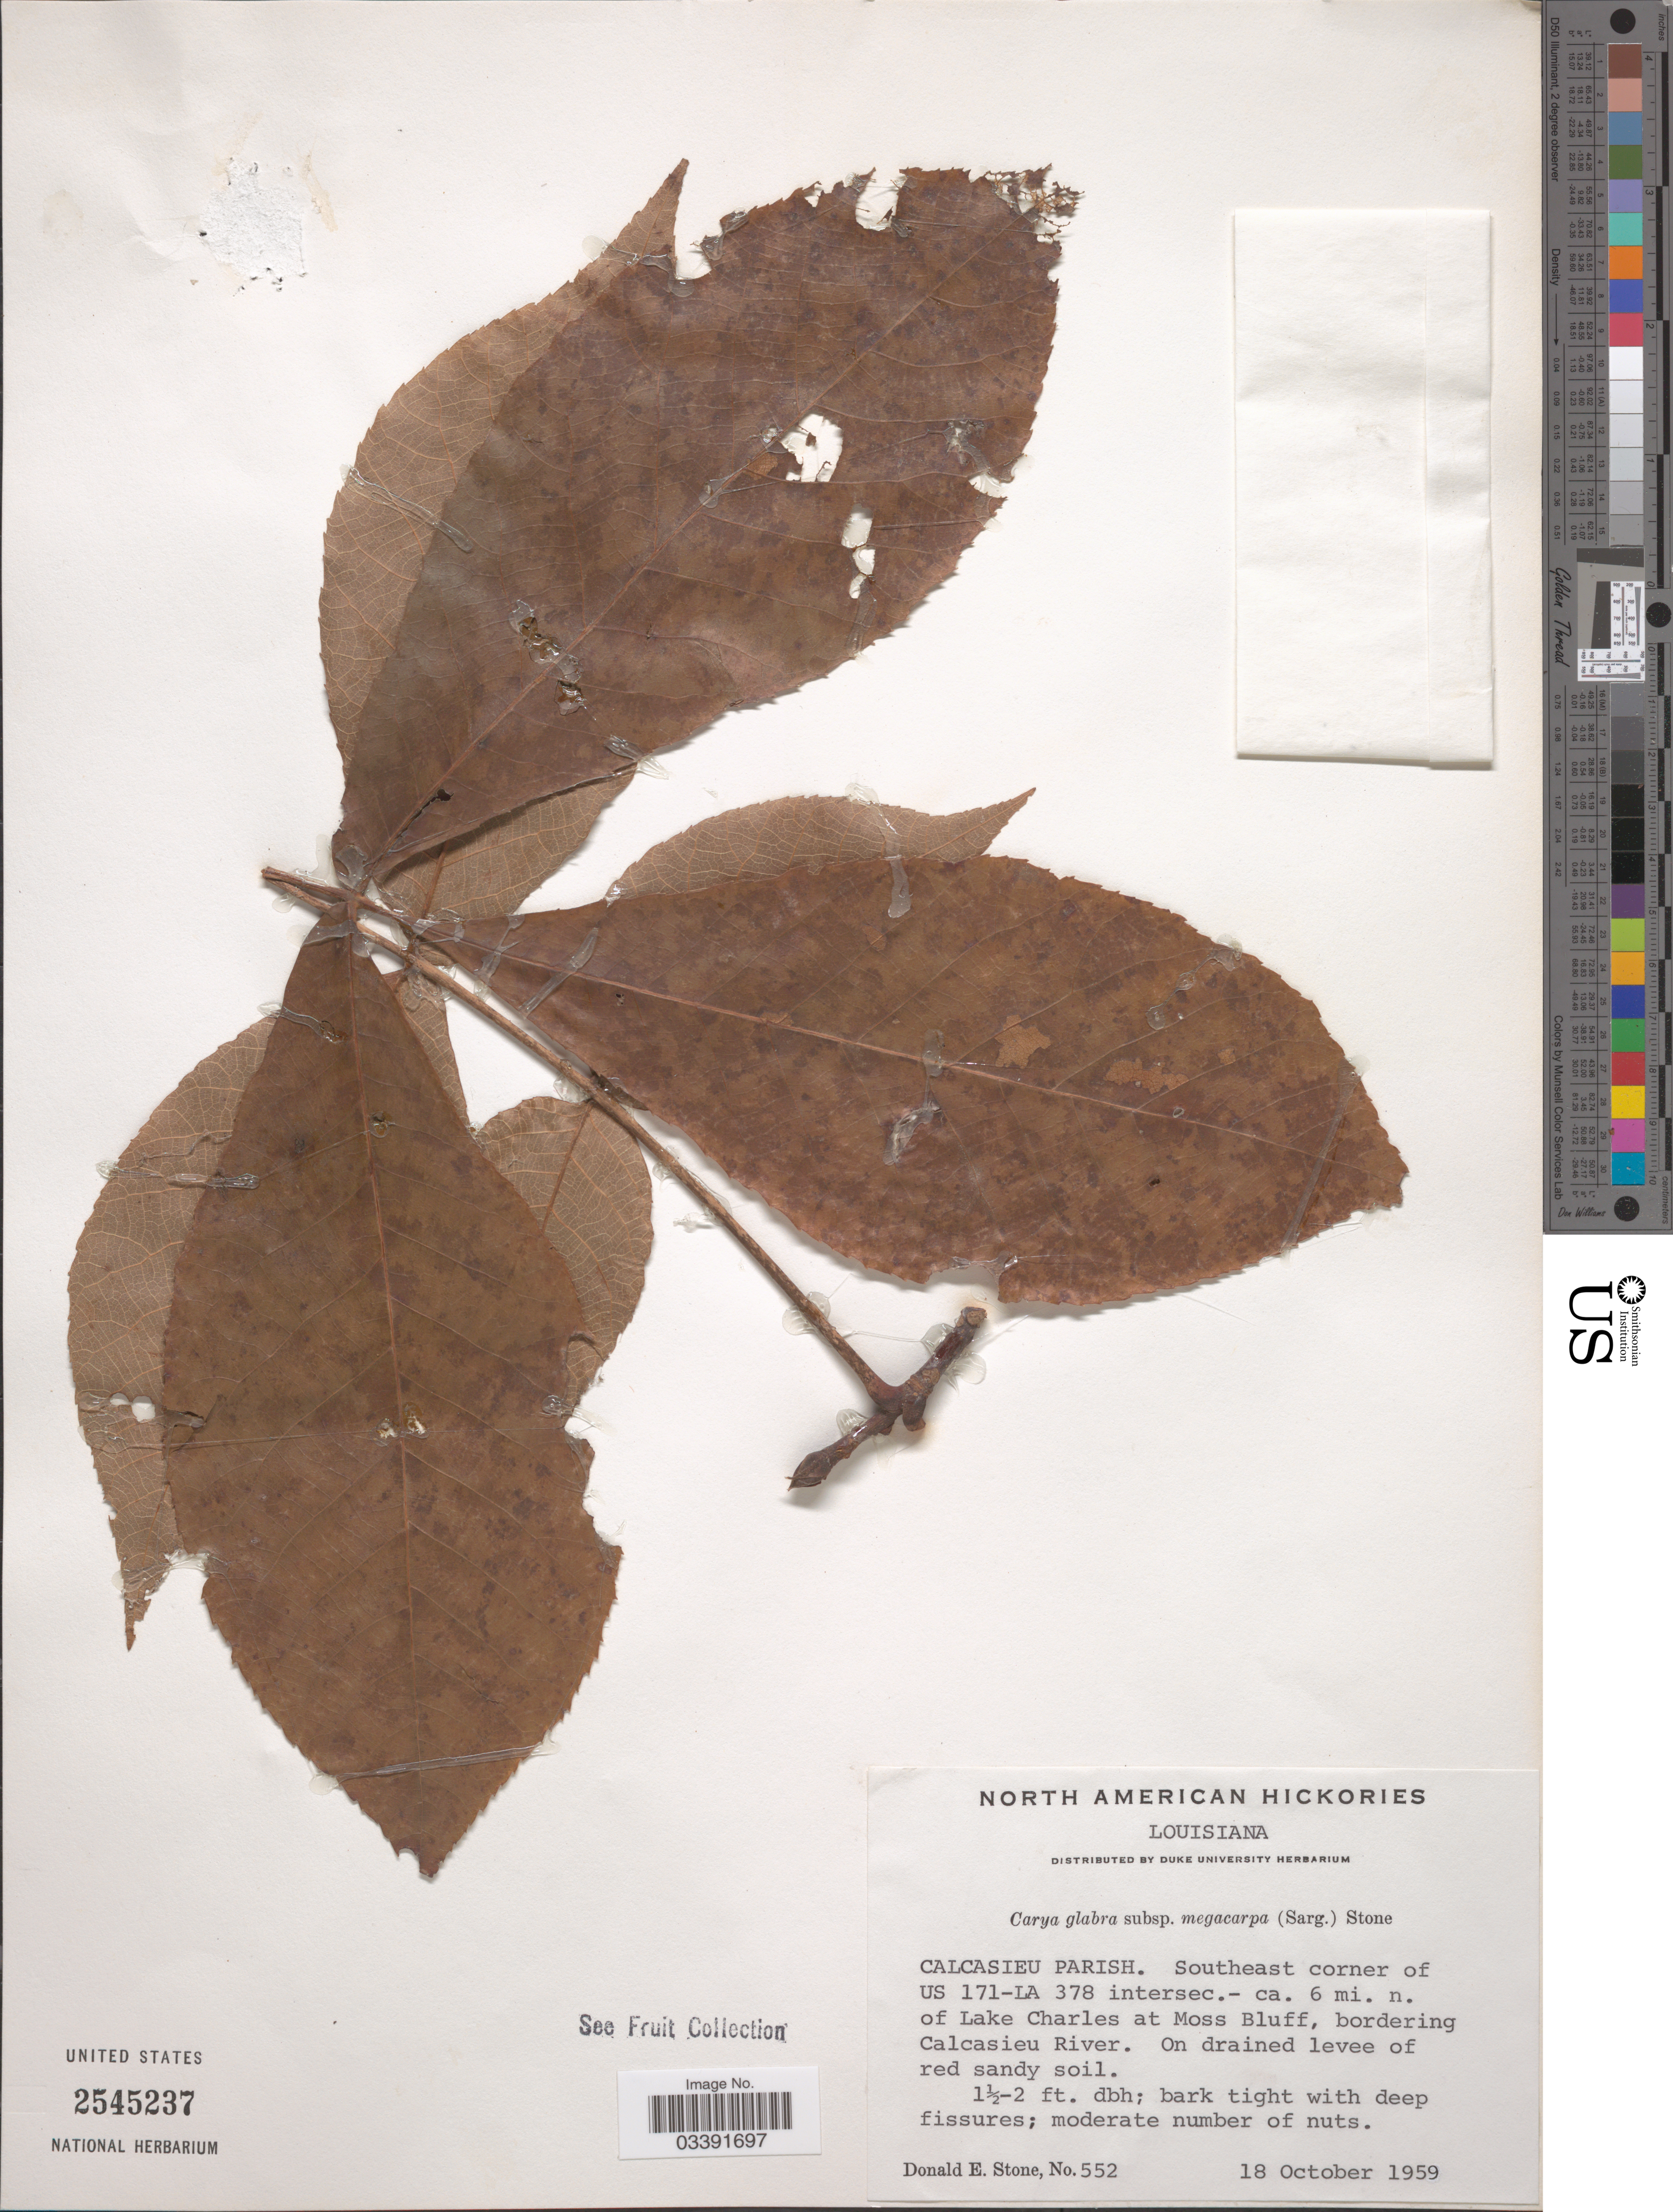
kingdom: Plantae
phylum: Tracheophyta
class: Magnoliopsida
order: Fagales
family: Juglandaceae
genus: Carya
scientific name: Carya glabra var. megacarpa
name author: (Sarg.) Sarg.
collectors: D. Stone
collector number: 552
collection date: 1959-10-18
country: United States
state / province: Louisiana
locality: Calcasieu Parish. Southeast corner of US 171-LA 378 intersec. - ca. 6 mi. n. of Lake Charles, at Moss Bluff, bordering Calcasieu River.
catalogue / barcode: US 2545237